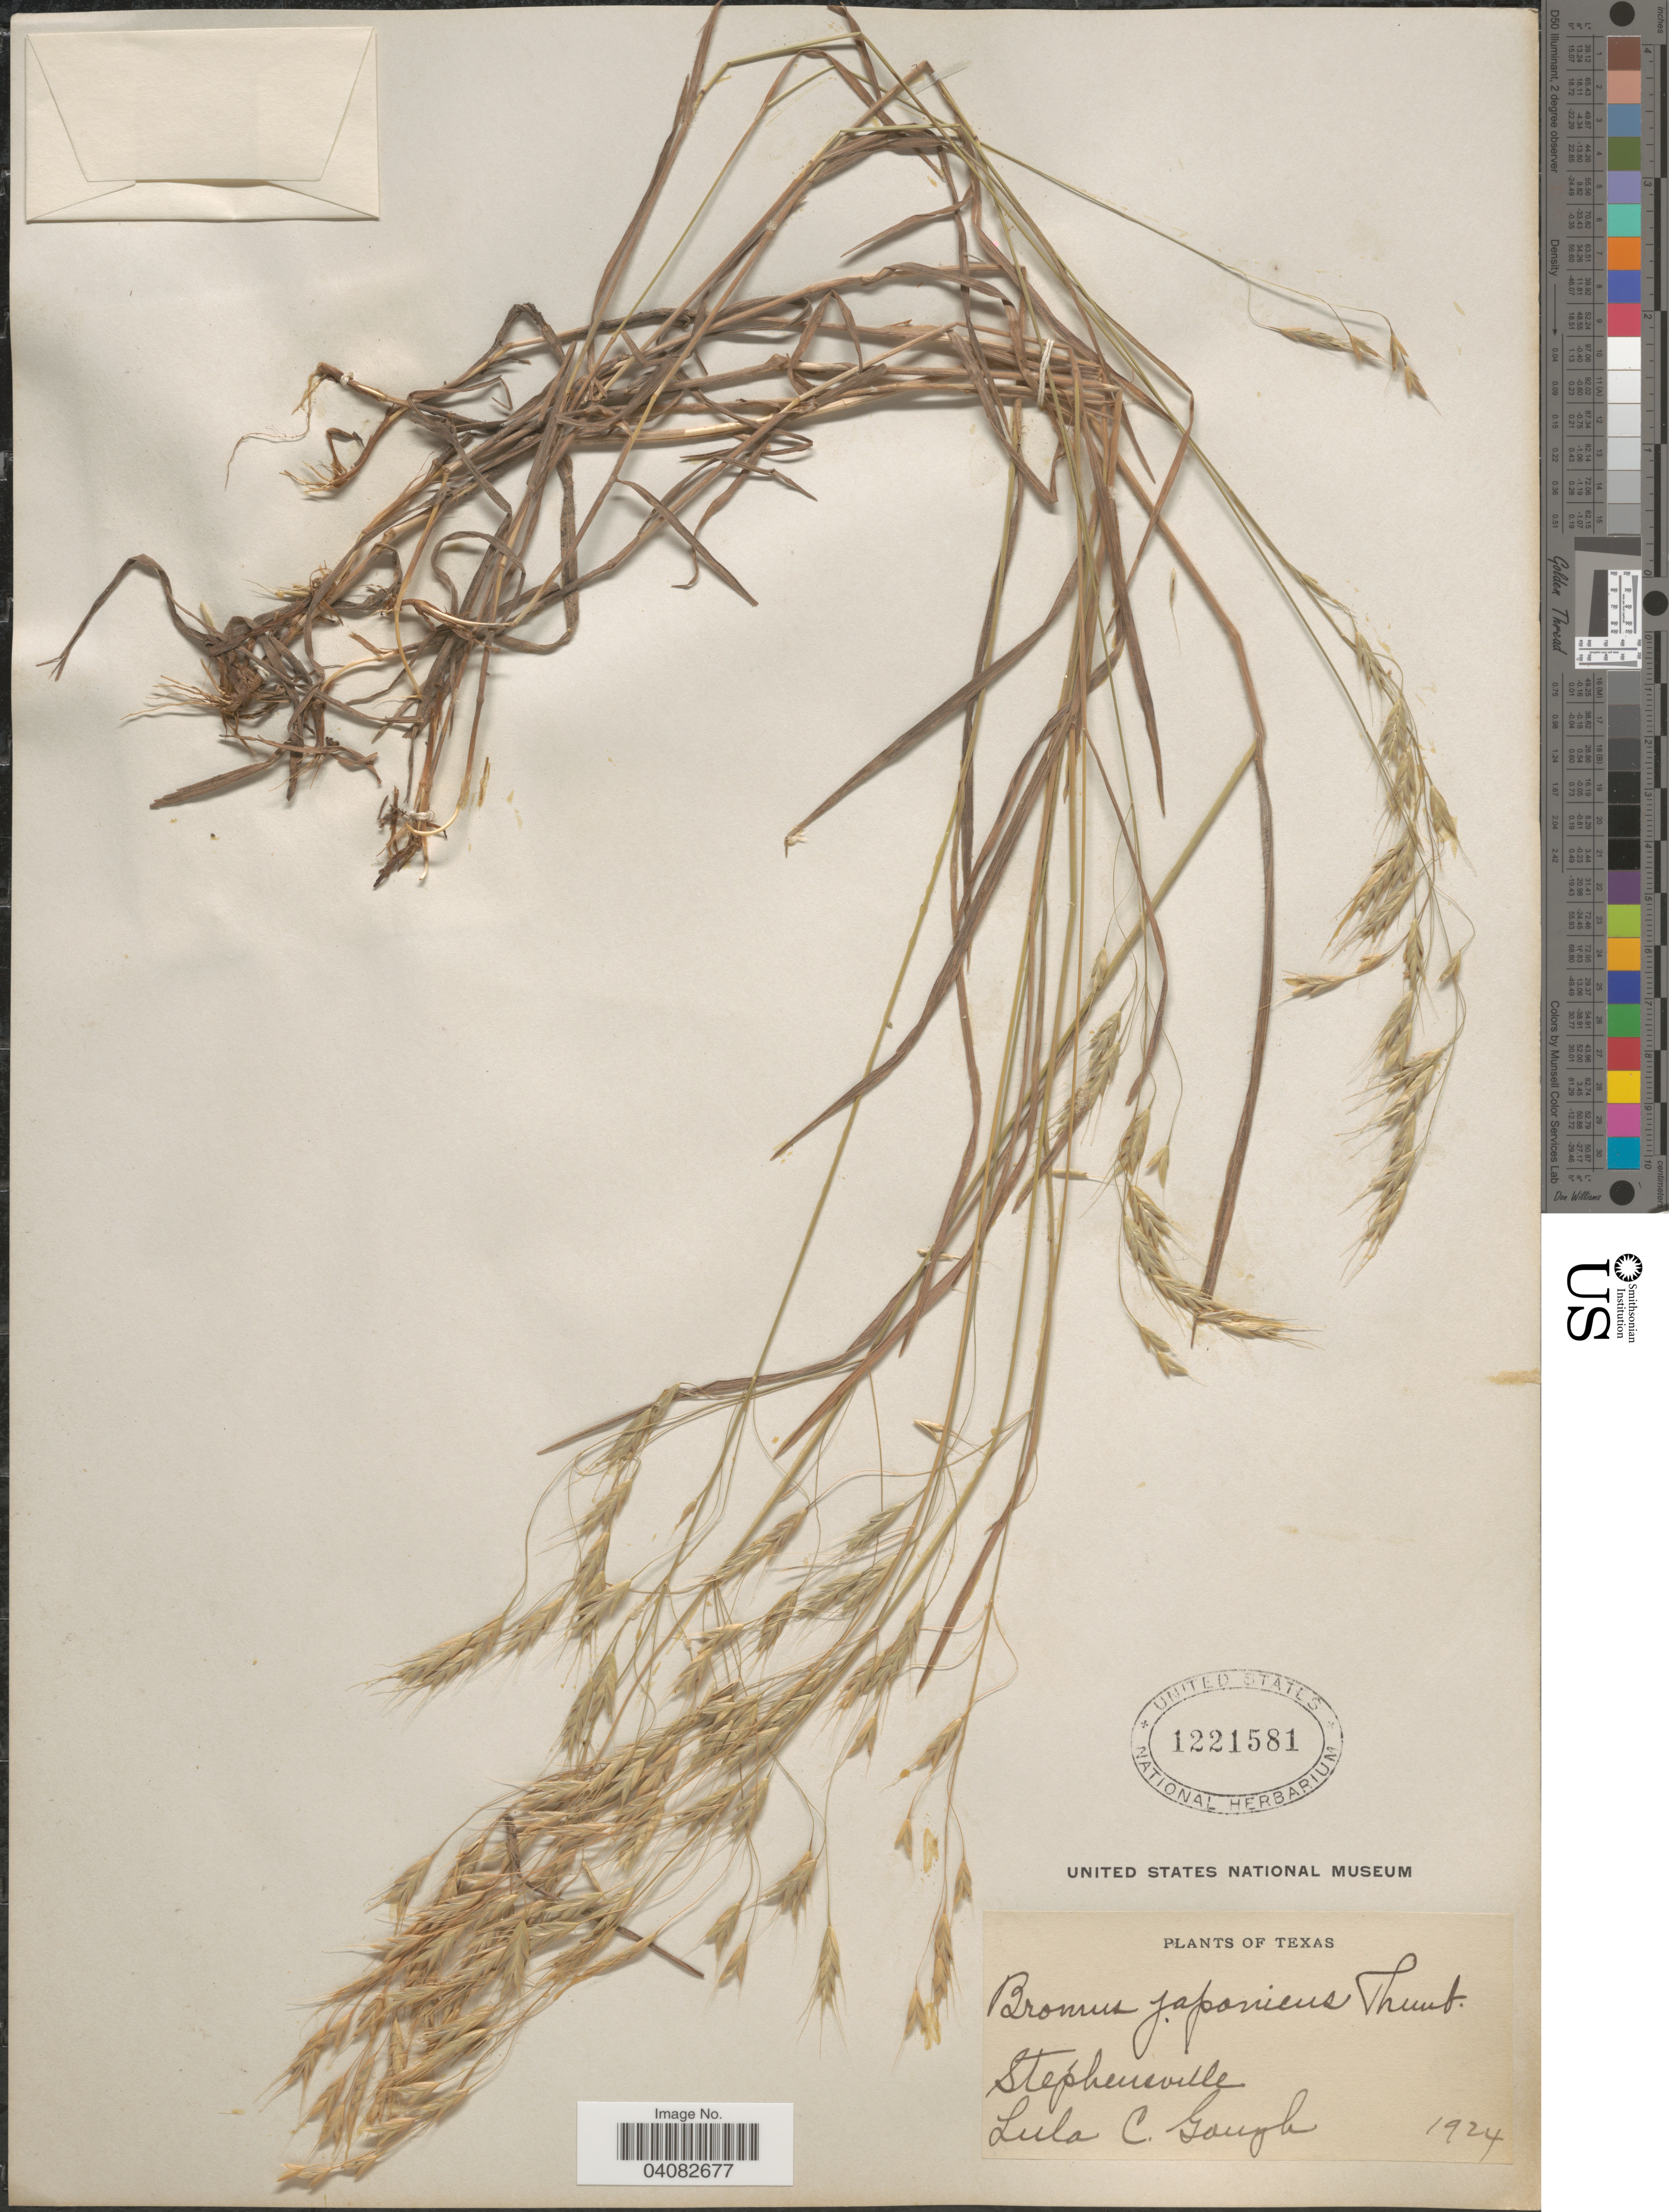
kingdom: Plantae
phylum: Tracheophyta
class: Liliopsida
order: Poales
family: Poaceae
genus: Bromus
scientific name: Bromus japonicus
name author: Houtt.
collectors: L. Gaugh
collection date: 1924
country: United States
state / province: Texas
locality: Stephensville.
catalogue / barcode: US 1221581